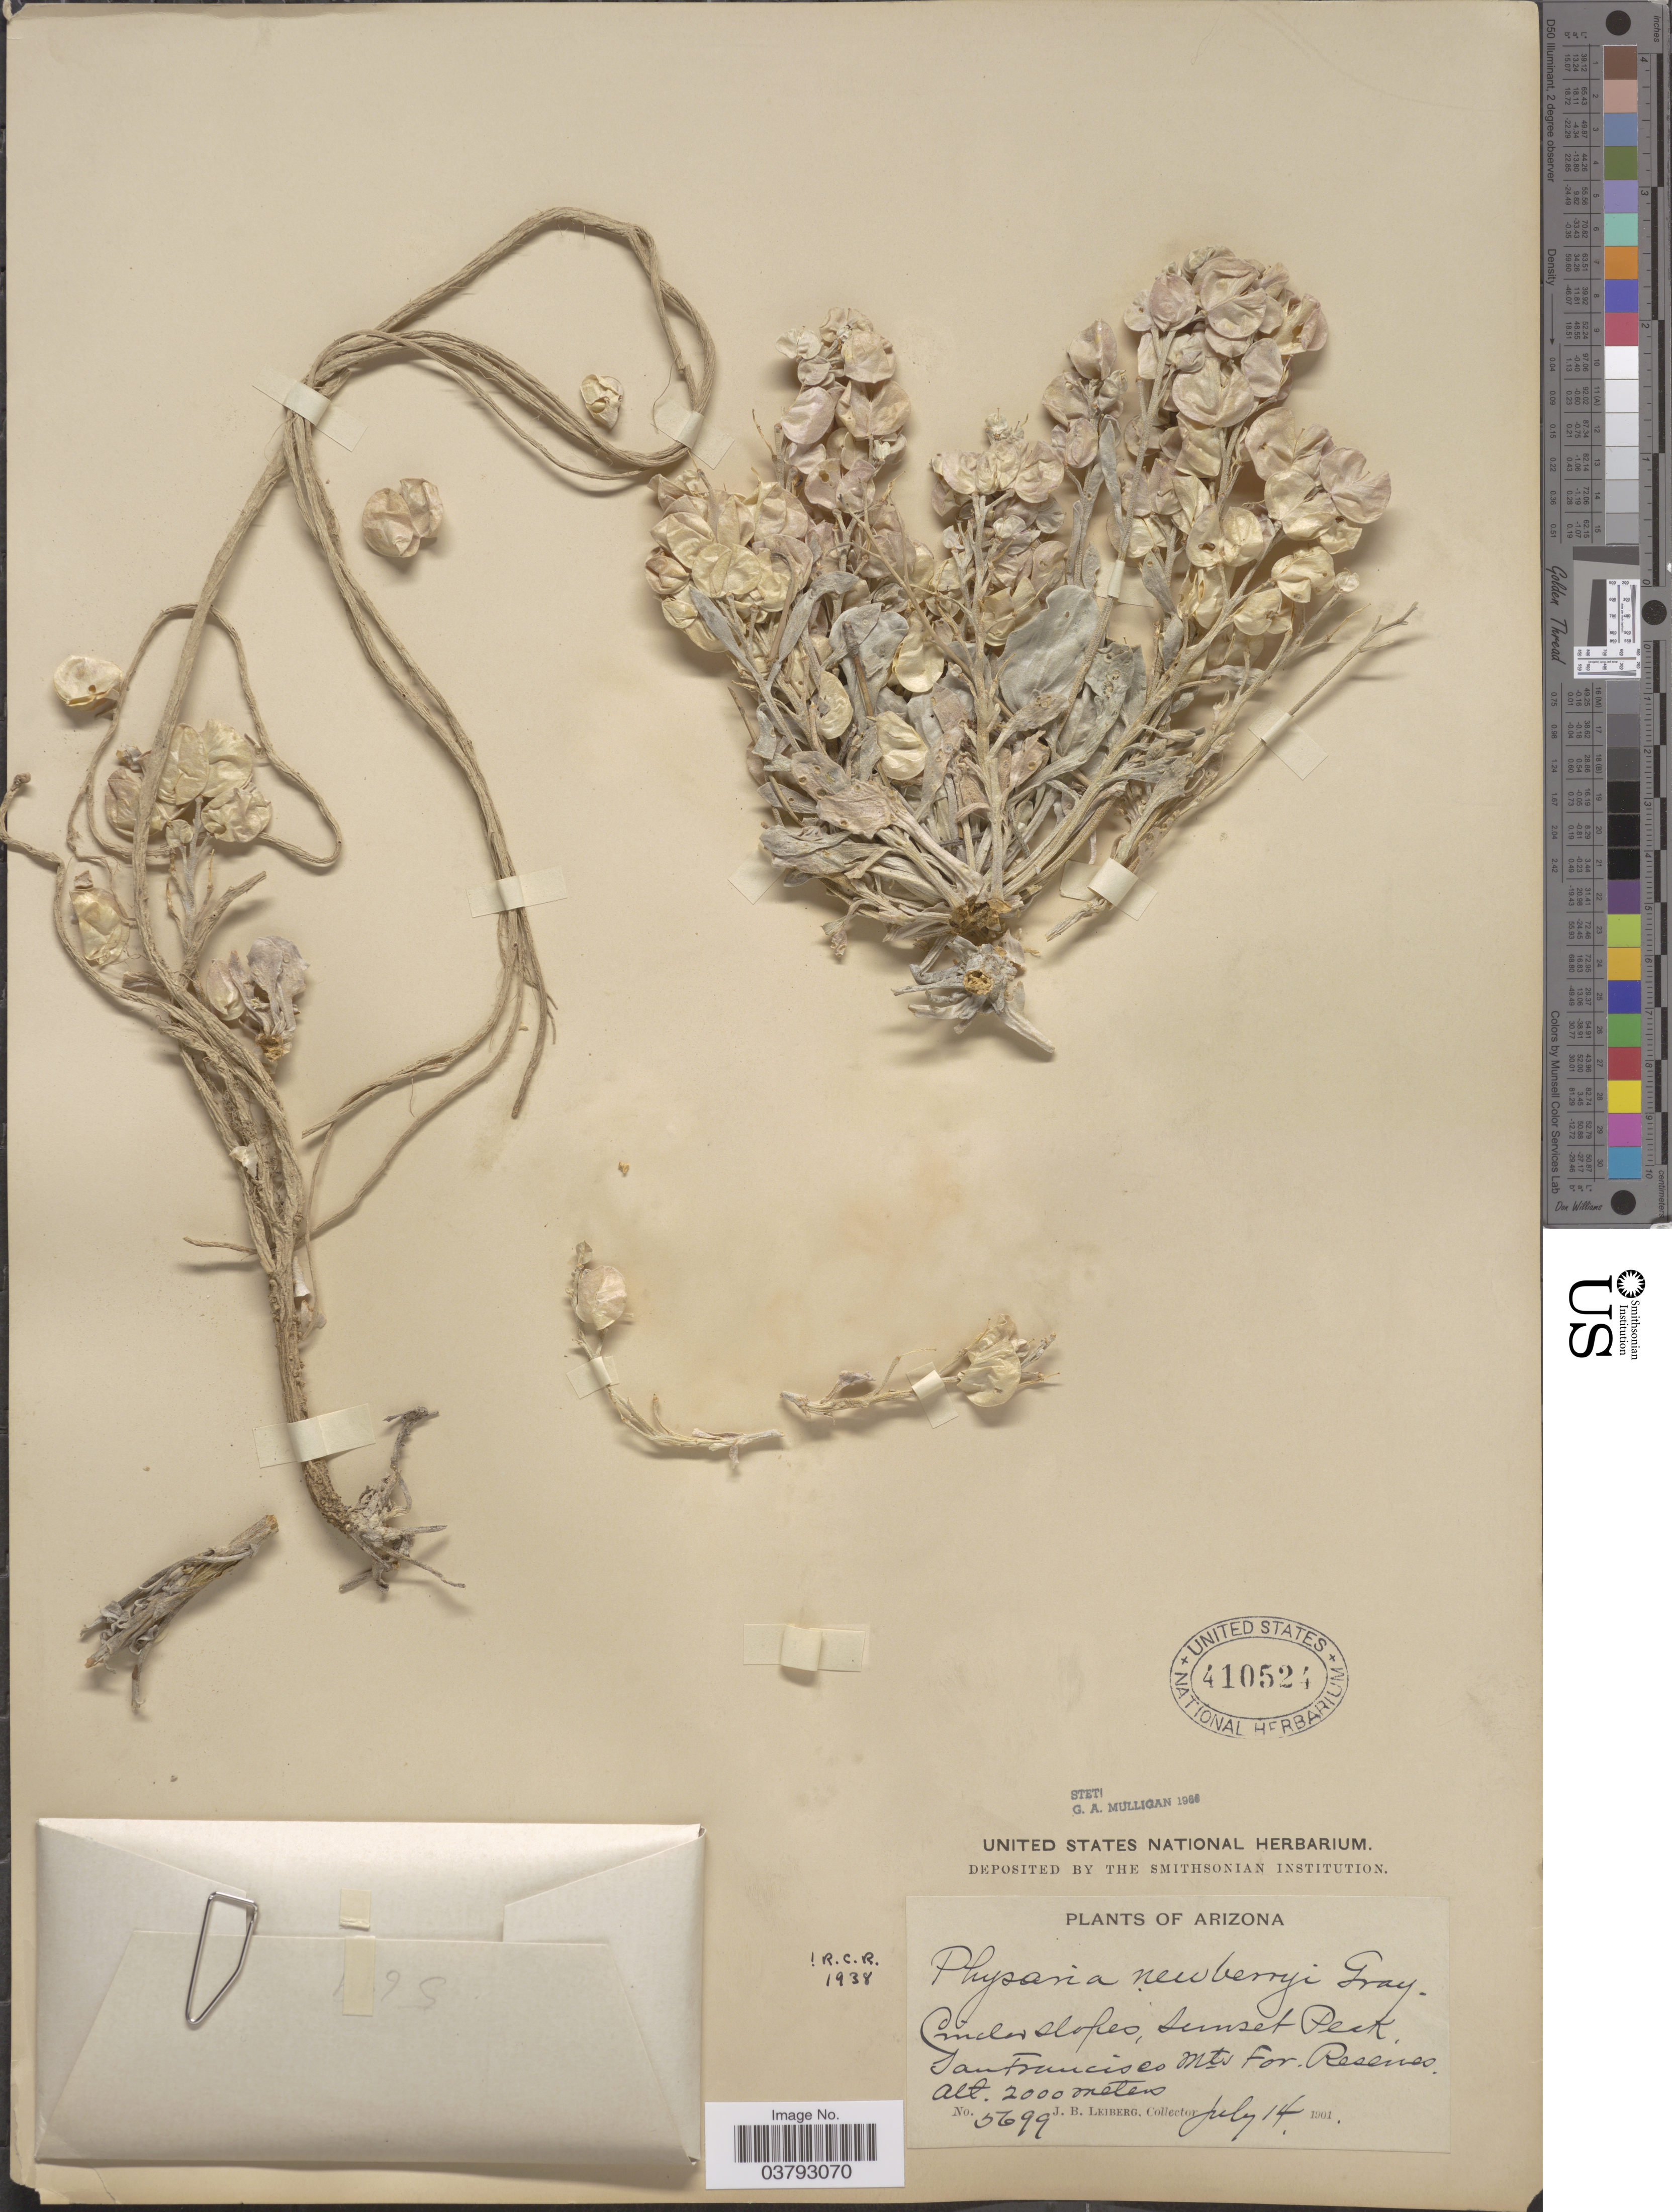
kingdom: Plantae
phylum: Tracheophyta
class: Magnoliopsida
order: Brassicales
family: Brassicaceae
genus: Physaria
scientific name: Physaria newberryi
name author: A. Gray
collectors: J. B. Leiberg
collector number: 5699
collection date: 1901-07-14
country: United States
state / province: Arizona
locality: Cinder slopes, Sunset Peak. San Francisco Mts For. Reserves.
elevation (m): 2000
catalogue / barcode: US 410524